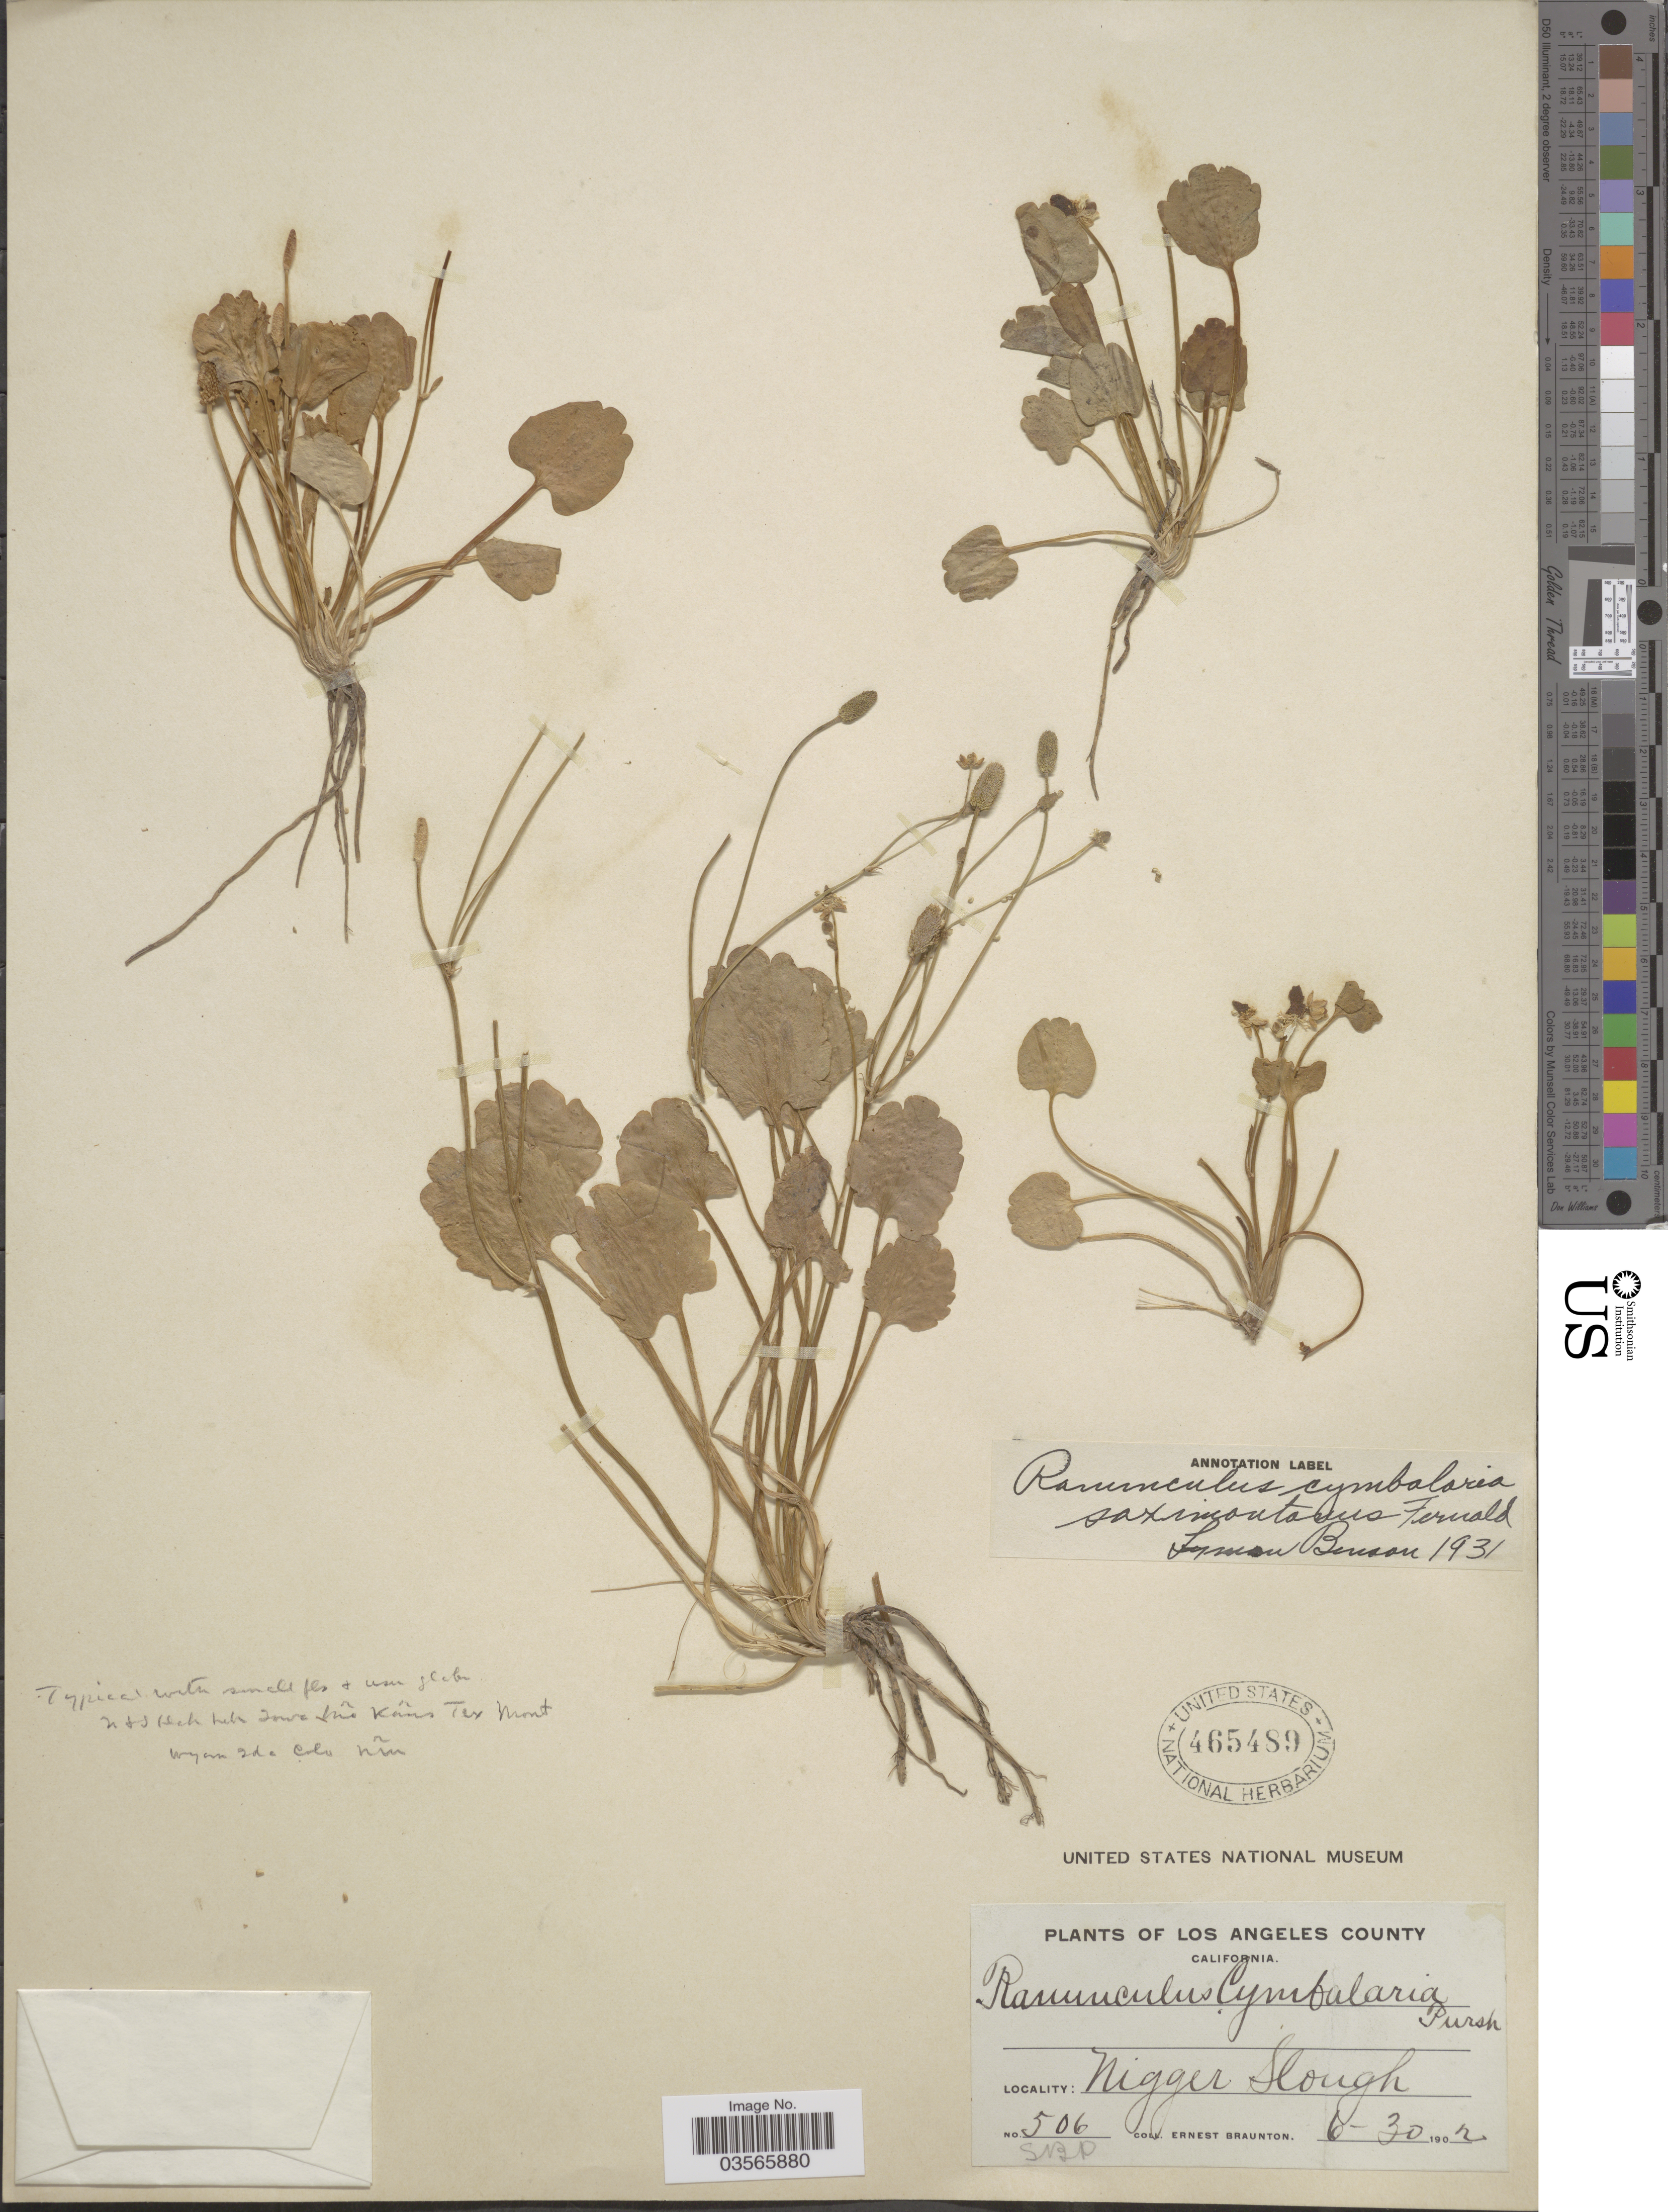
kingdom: Plantae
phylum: Tracheophyta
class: Magnoliopsida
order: Ranunculales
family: Ranunculaceae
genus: Halerpestes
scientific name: Halerpestes cymbalaria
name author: (Pursh) Greene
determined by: Strong, M. T., (US), Smithsonian Institution - National Museum of Natural History (UNITED STATES)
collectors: E. Braunton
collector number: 506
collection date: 1902-06-30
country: United States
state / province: California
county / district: Los Angeles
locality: Los Angeles County. Nigger Slough.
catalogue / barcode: US 465489